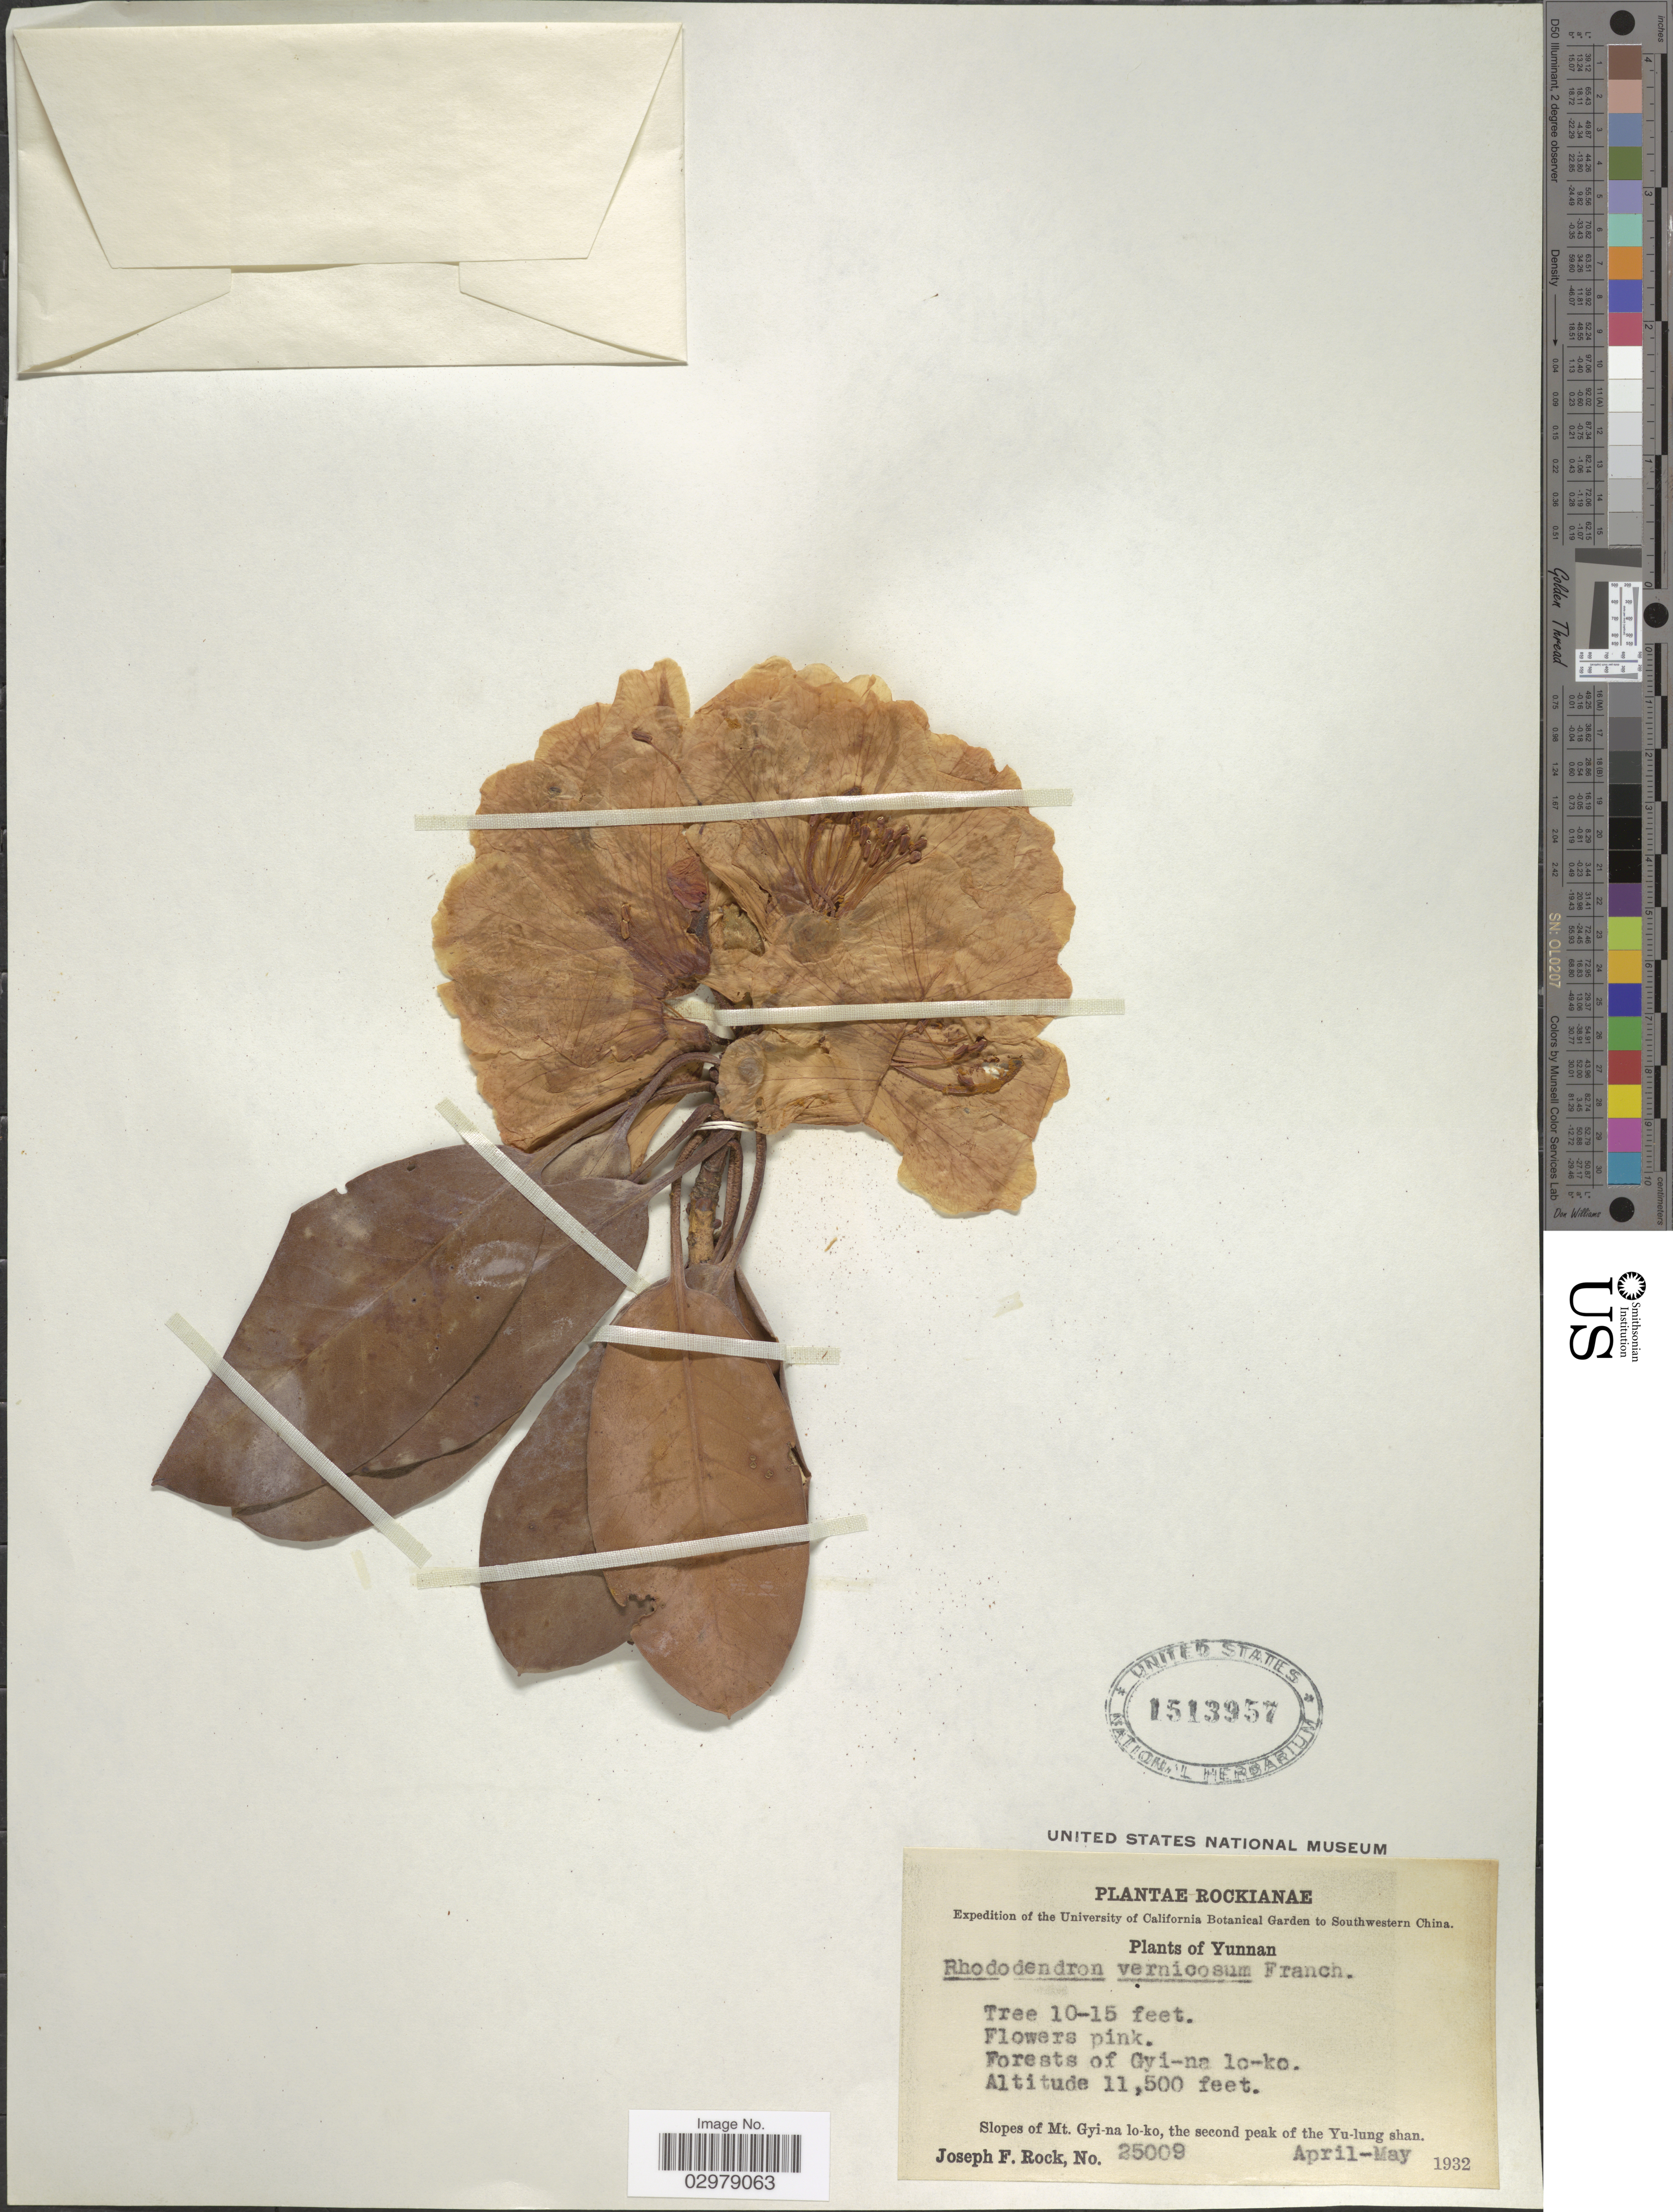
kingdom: Plantae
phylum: Tracheophyta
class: Magnoliopsida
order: Ericales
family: Ericaceae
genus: Rhododendron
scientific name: Rhododendron vernicosum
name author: Franch.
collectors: J. F. Rock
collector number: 25009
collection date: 1932-04/1932-05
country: China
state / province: Yunnan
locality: Southwestern China. Forests of Gyi-na lo-ko. Slopes of Mt. Gyi-na lo-ko, the second peak of the Yu-lung shan.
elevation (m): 3505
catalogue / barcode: US 1513957